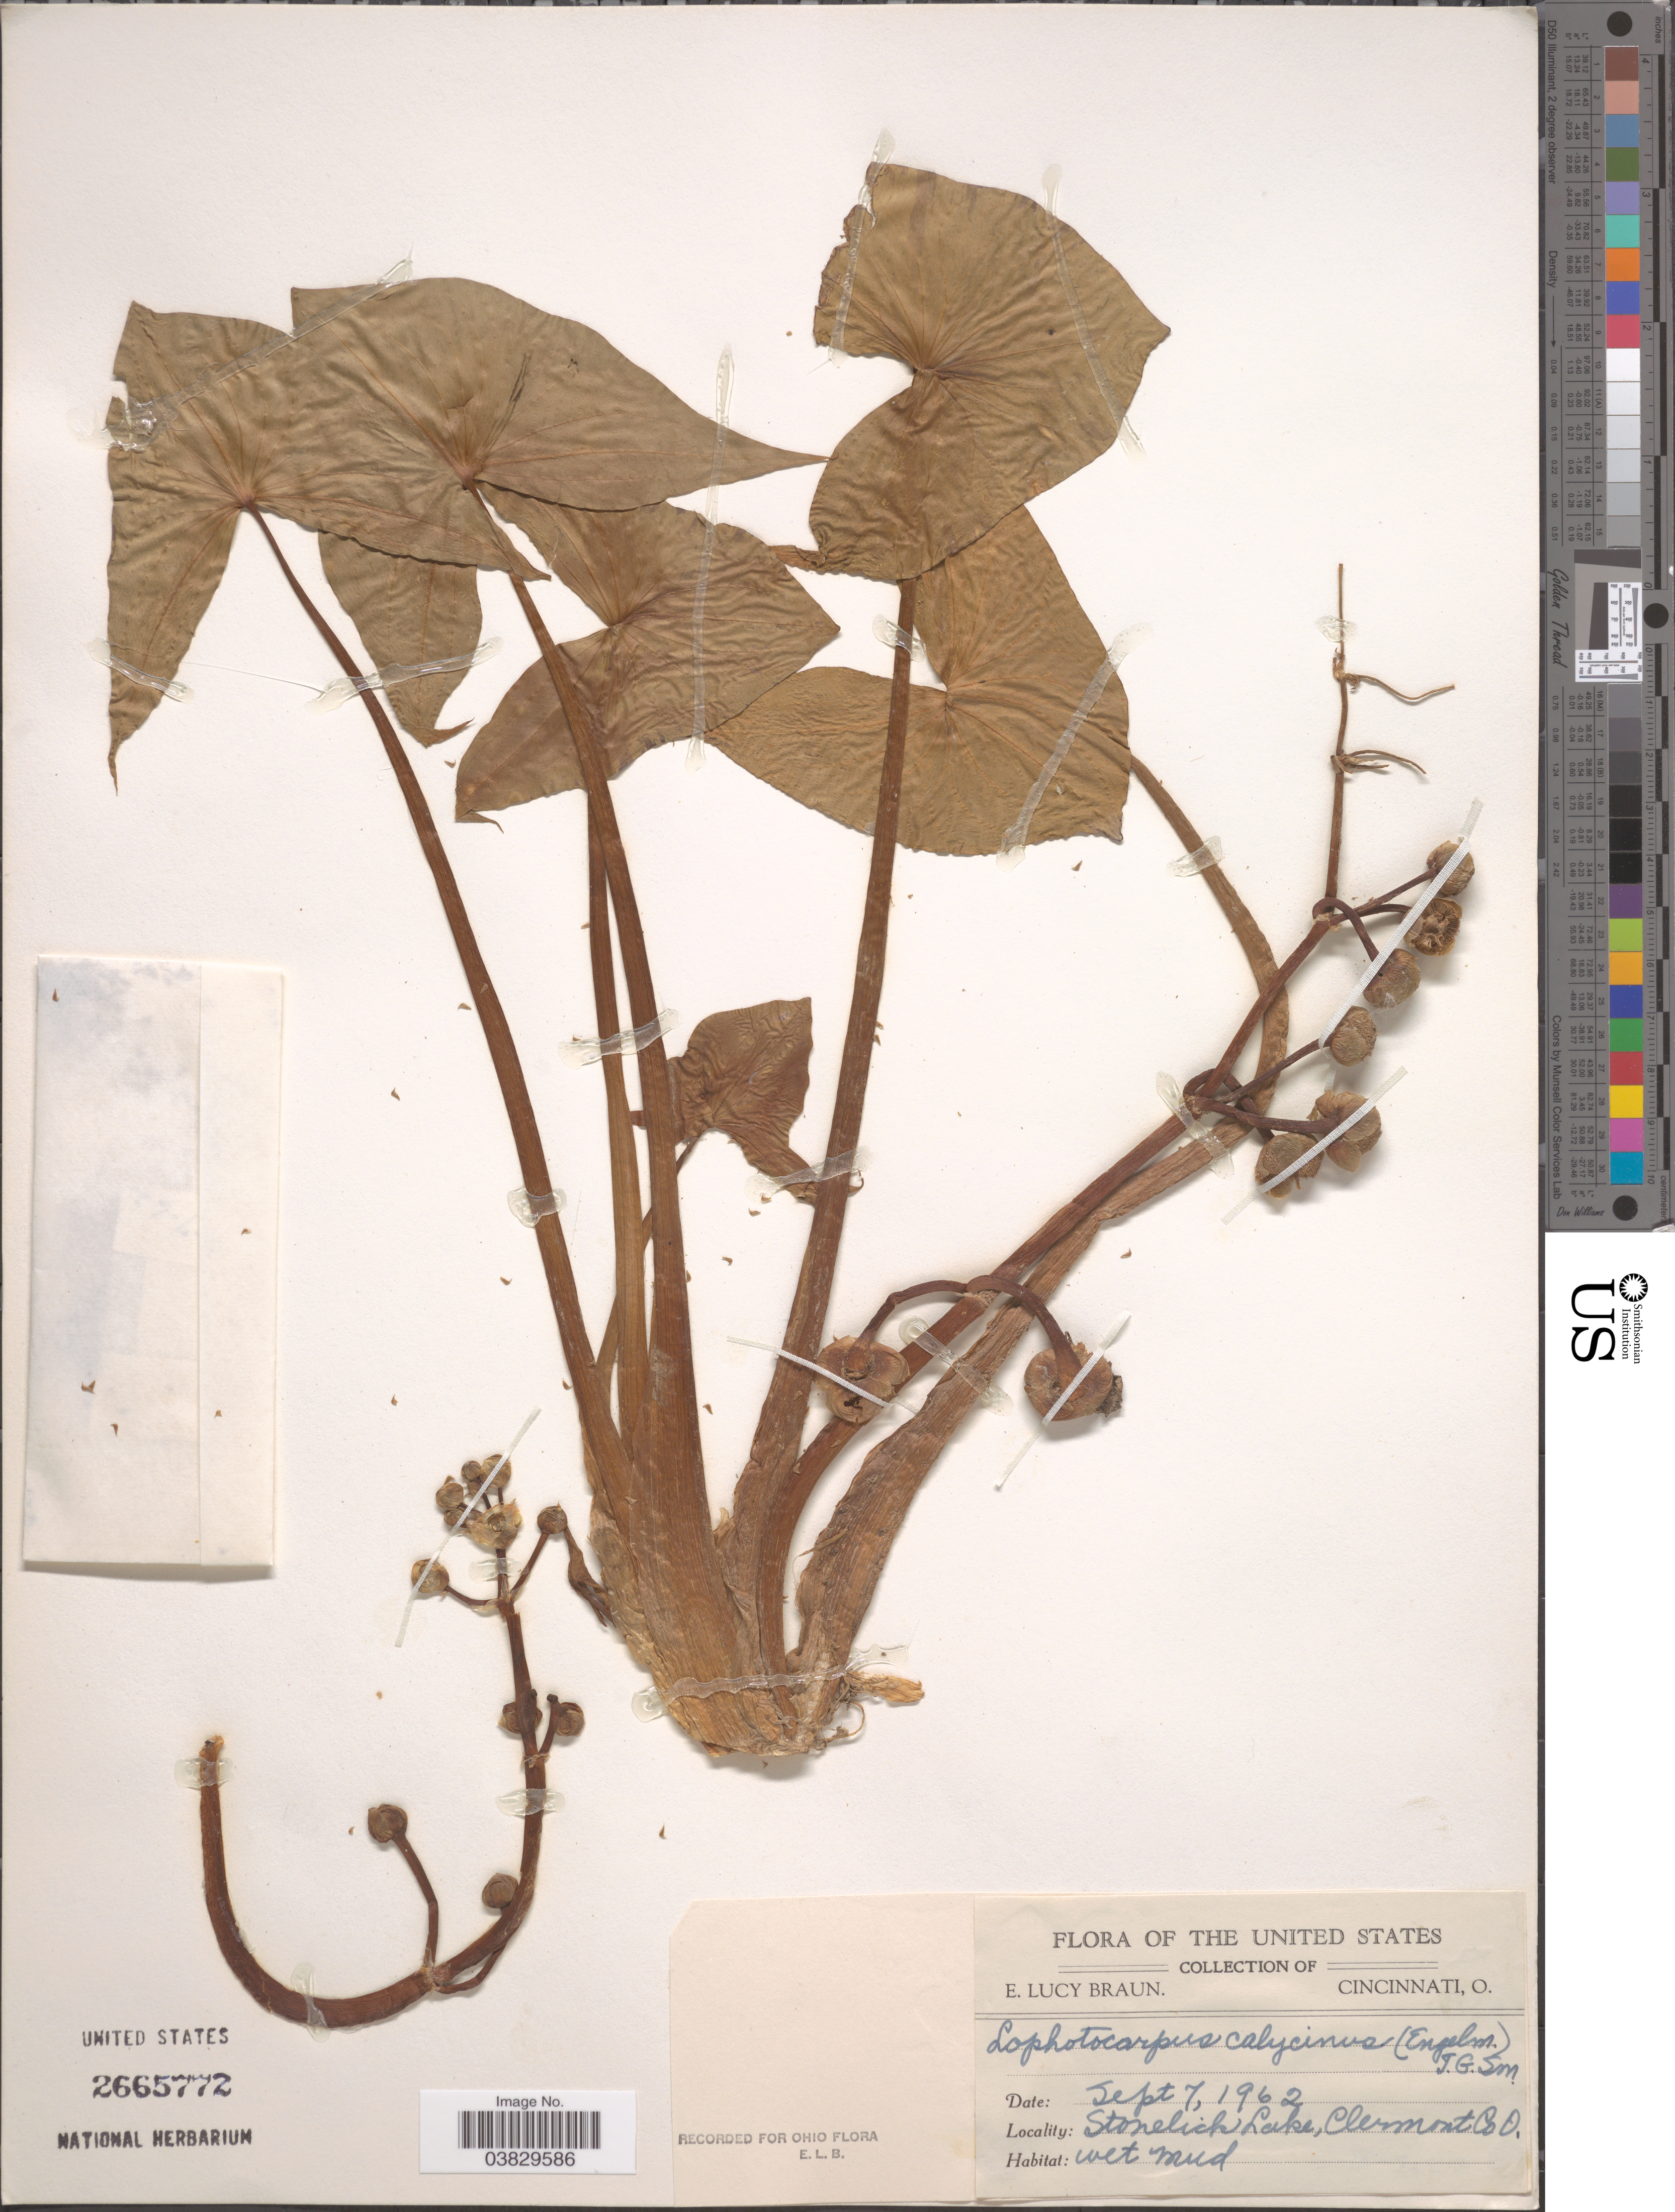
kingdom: Plantae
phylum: Tracheophyta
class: Liliopsida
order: Alismatales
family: Alismataceae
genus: Sagittaria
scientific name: Sagittaria calycina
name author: Engelm.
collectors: E. L. Braun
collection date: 1962-09-07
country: United States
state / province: Ohio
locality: Stonelick Lake, Clermont Co.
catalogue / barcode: US 2665772